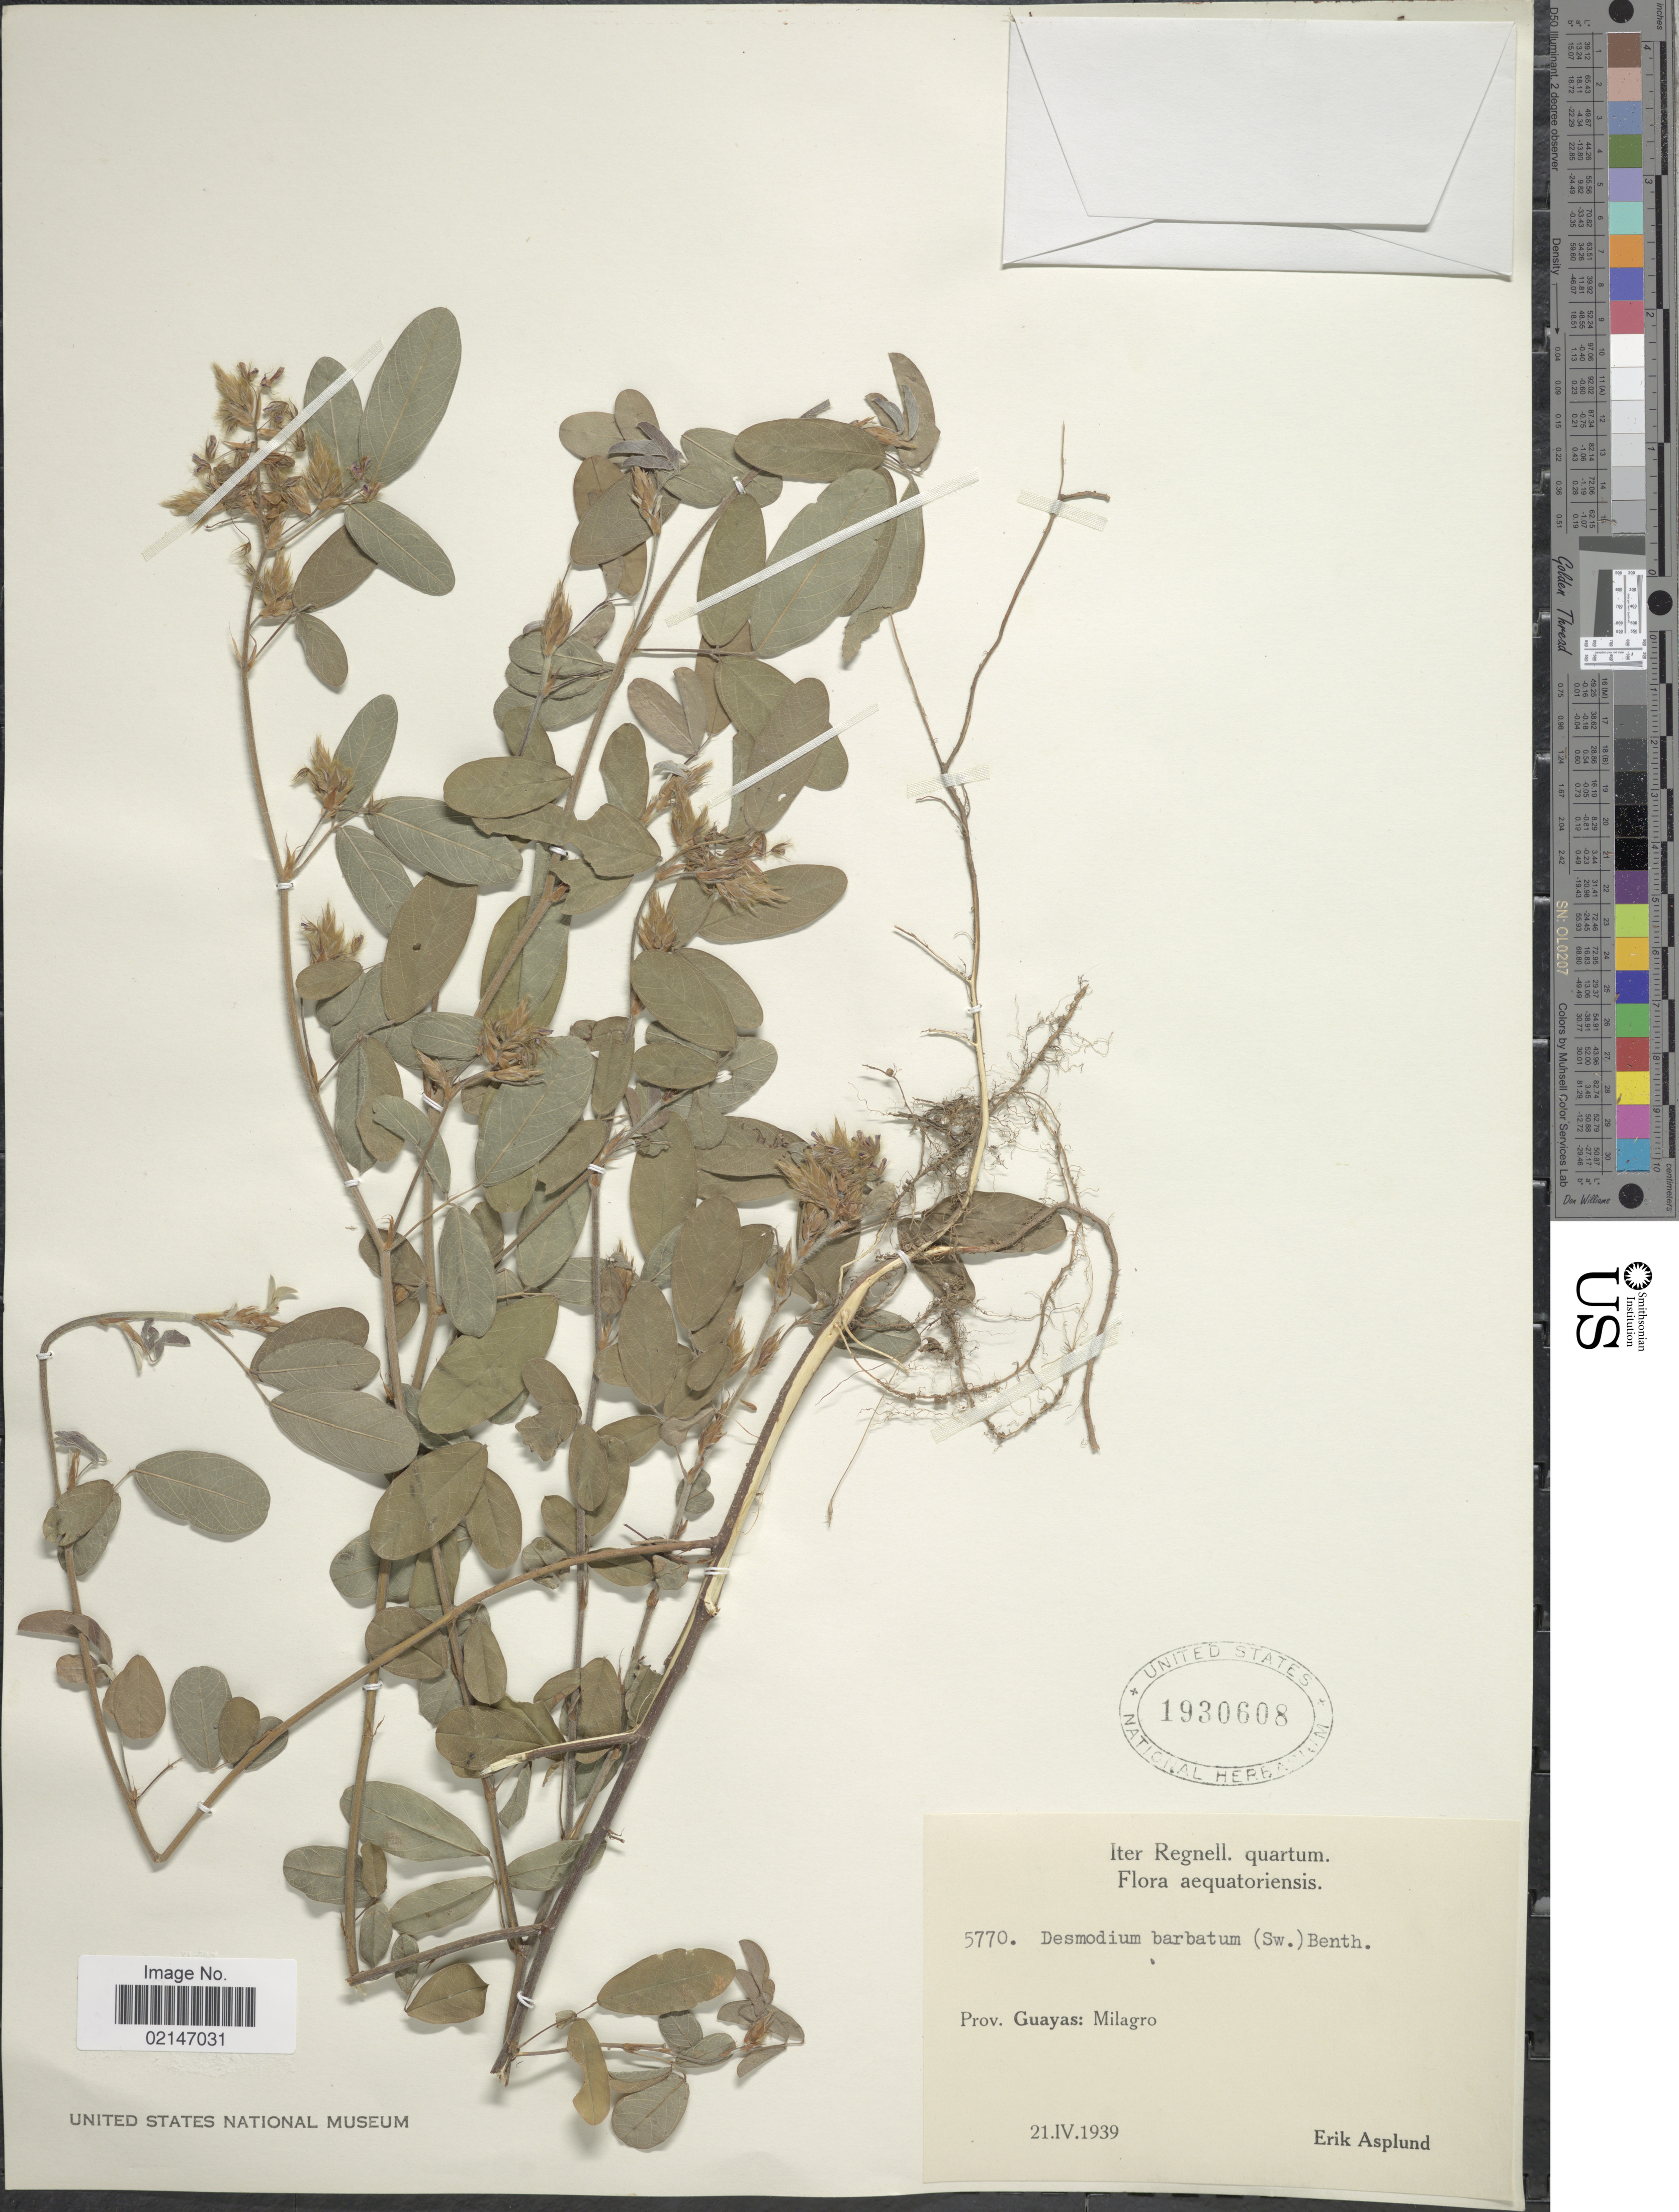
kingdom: Plantae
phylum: Tracheophyta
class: Magnoliopsida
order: Fabales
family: Fabaceae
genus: Grona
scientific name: Grona barbata var. barbata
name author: (L.) H. Ohashi & K. Ohashi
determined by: Strong, Mark T., (BOT), Smithsonian Institution - National Museum of Natural History (UNITED STATES)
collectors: E. Asplund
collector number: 5770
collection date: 1939-04-21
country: Ecuador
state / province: Guayas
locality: Aequatoriensis. Milagro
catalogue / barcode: US 1930608